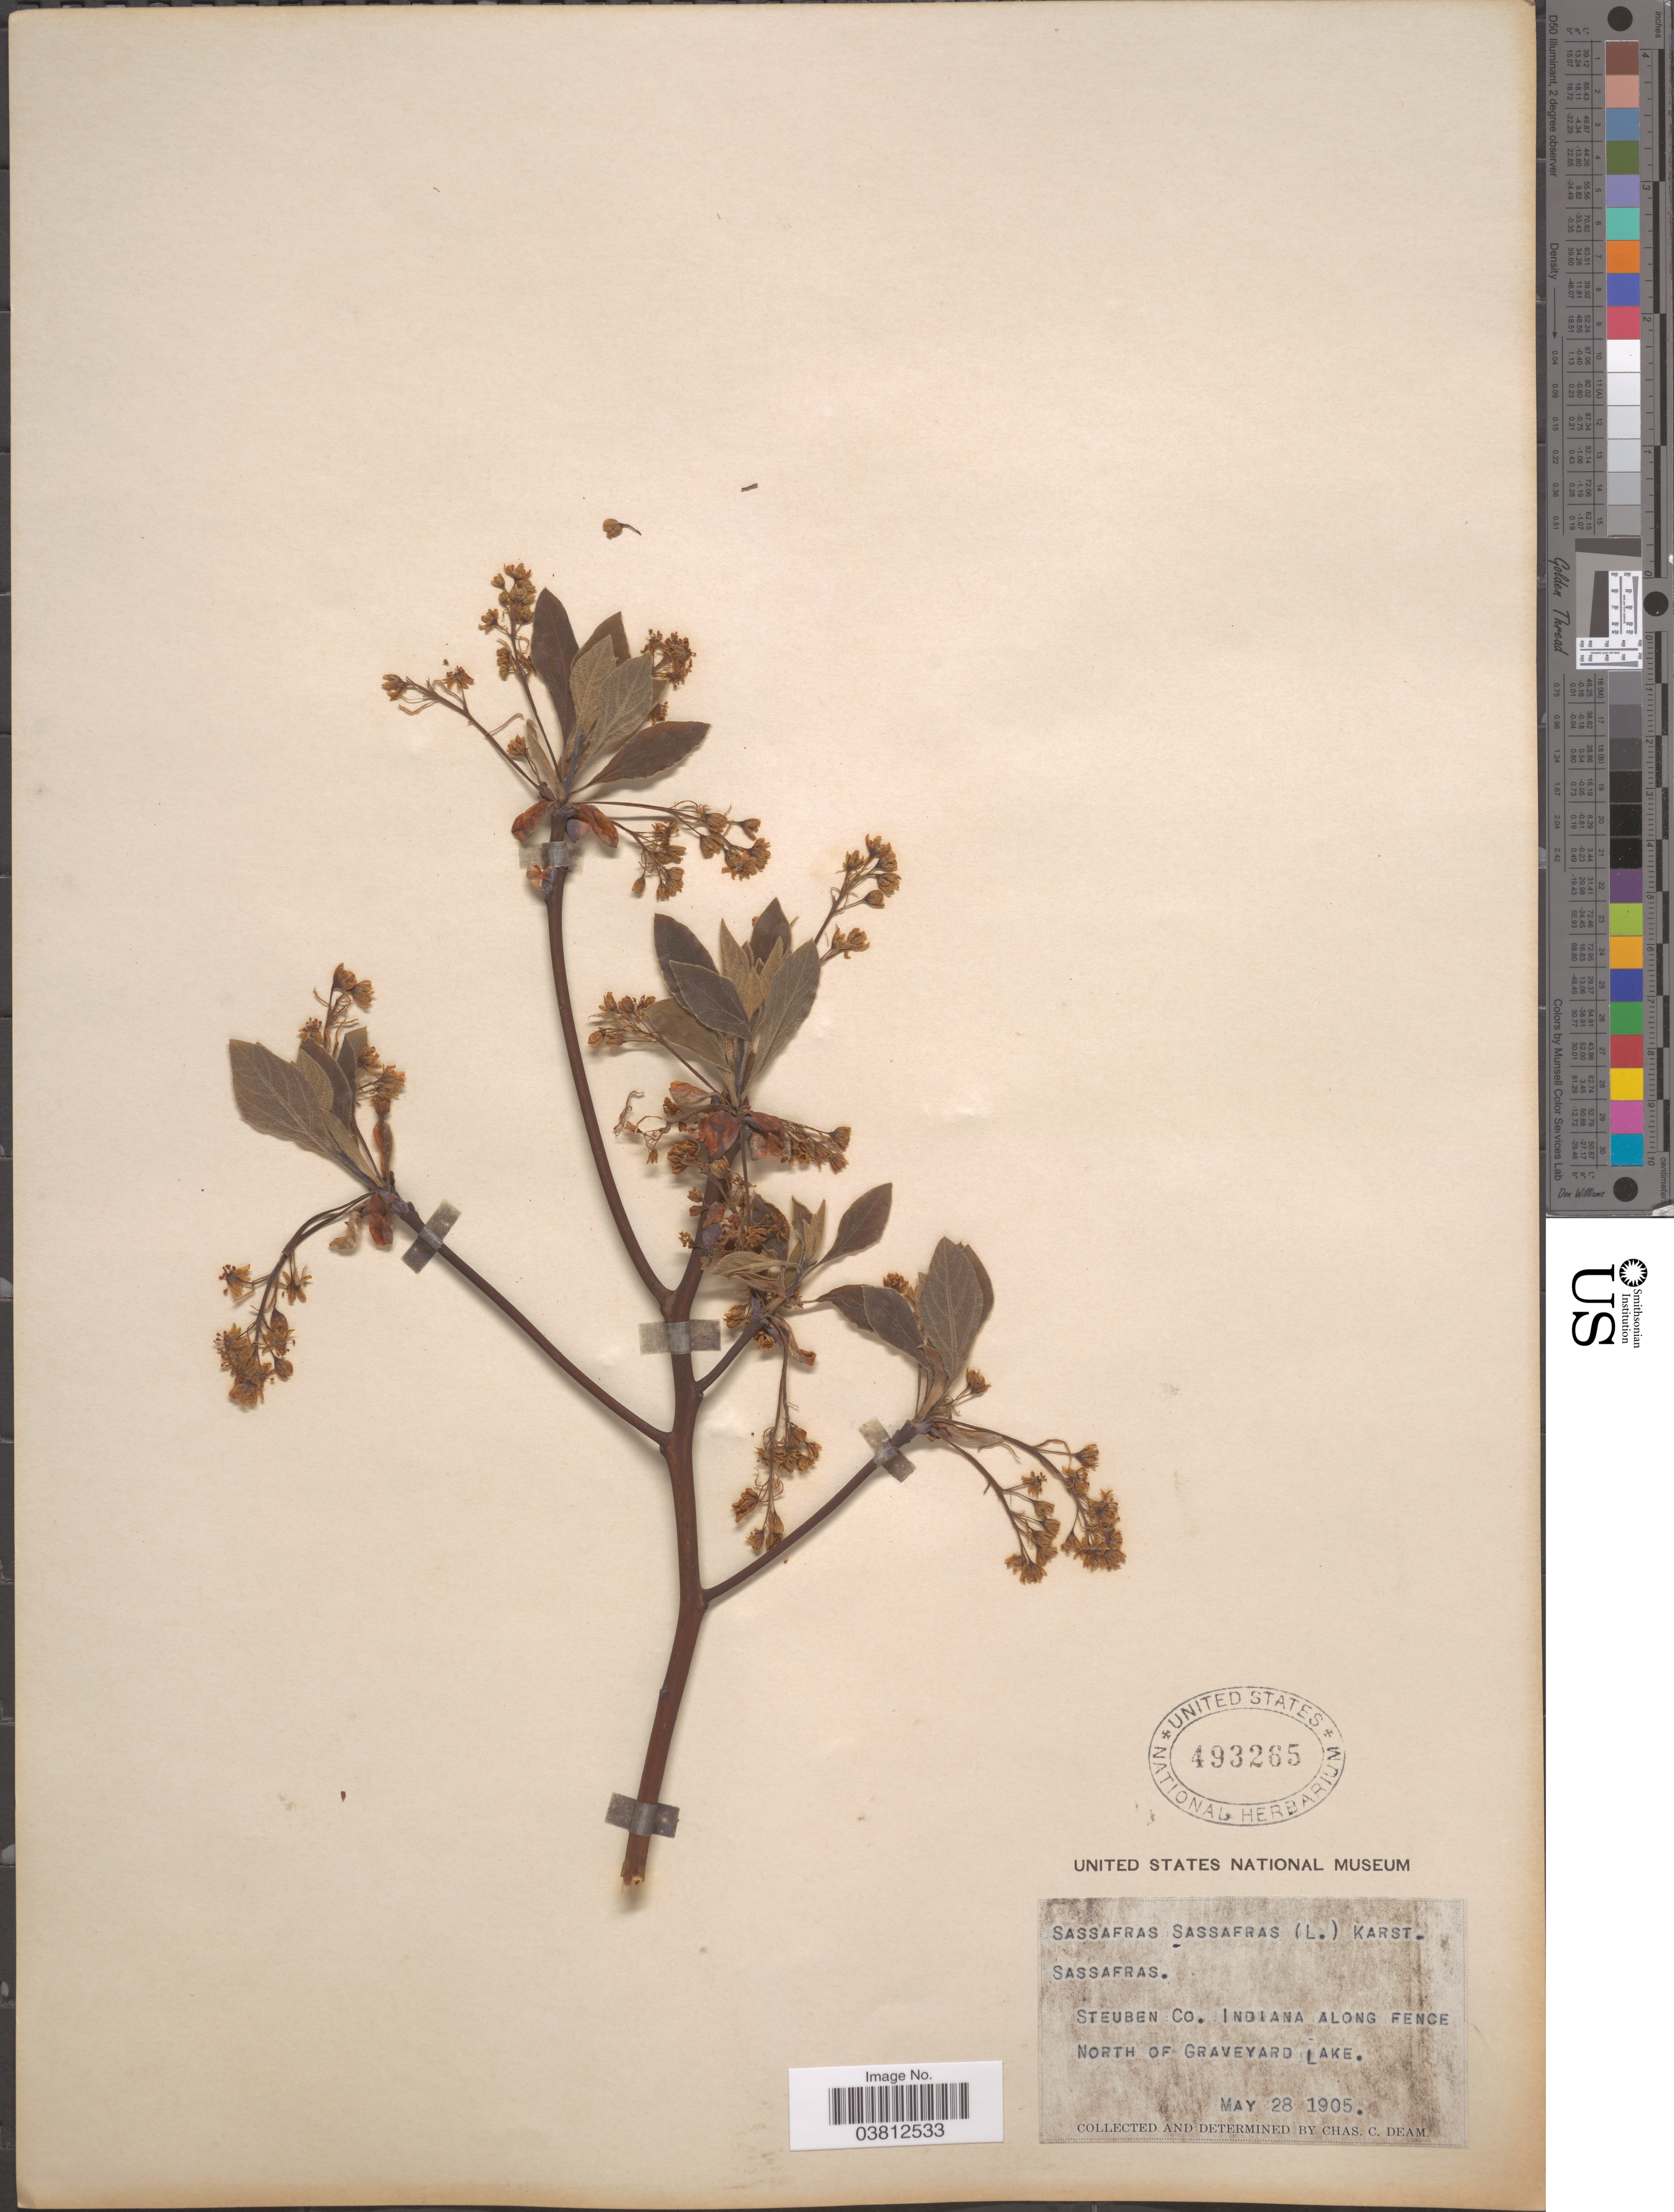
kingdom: Plantae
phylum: Tracheophyta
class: Magnoliopsida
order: Laurales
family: Lauraceae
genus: Sassafras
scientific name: Sassafras albidum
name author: (Nutt.) Nees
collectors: C. C. Deam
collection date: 1905-05-28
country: United States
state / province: Indiana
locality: Steuben Co. along fence North of Graveyard Lake.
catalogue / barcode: US 493265